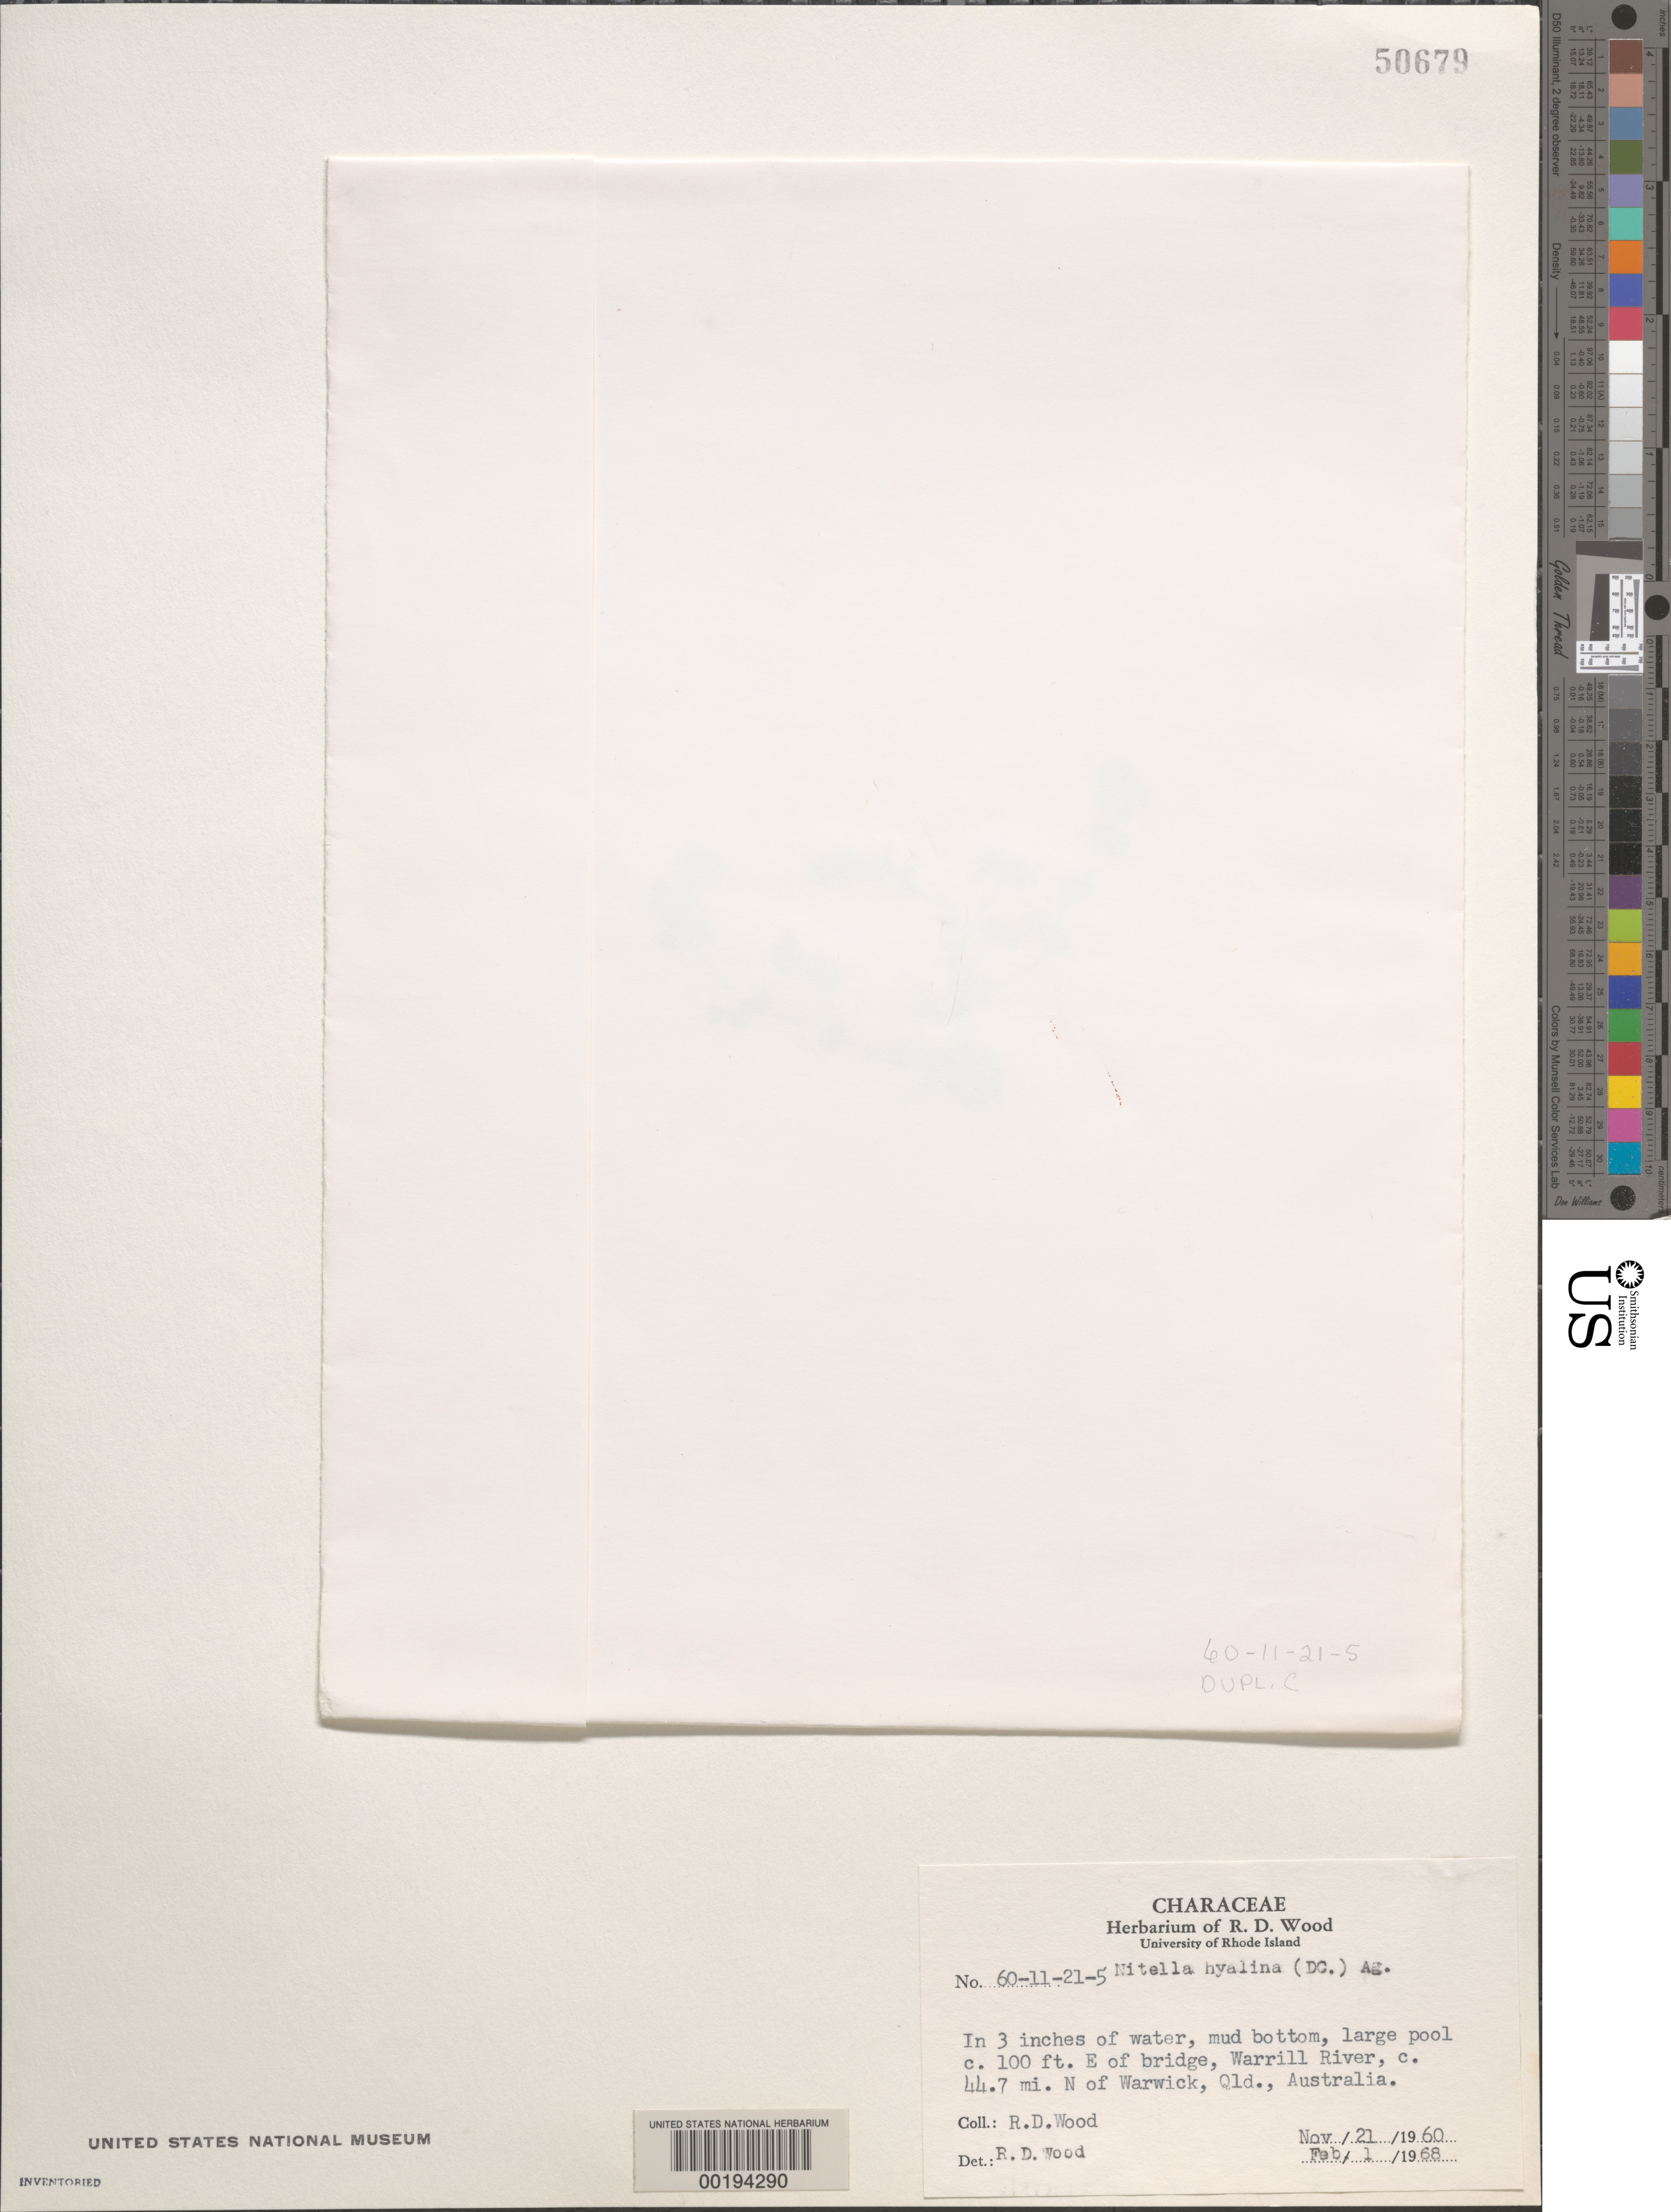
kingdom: Plantae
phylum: Charophyta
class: Charophyceae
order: Charales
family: Characeae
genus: Nitella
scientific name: Nitella hyalina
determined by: Wood, R. D.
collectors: R. Wood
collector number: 60-11-21-5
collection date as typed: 21 Nov 1960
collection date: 1960-11-21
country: Australia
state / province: Queensland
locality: Warrill river, ca. 44.7 miles north of warwick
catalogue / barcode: US 50679